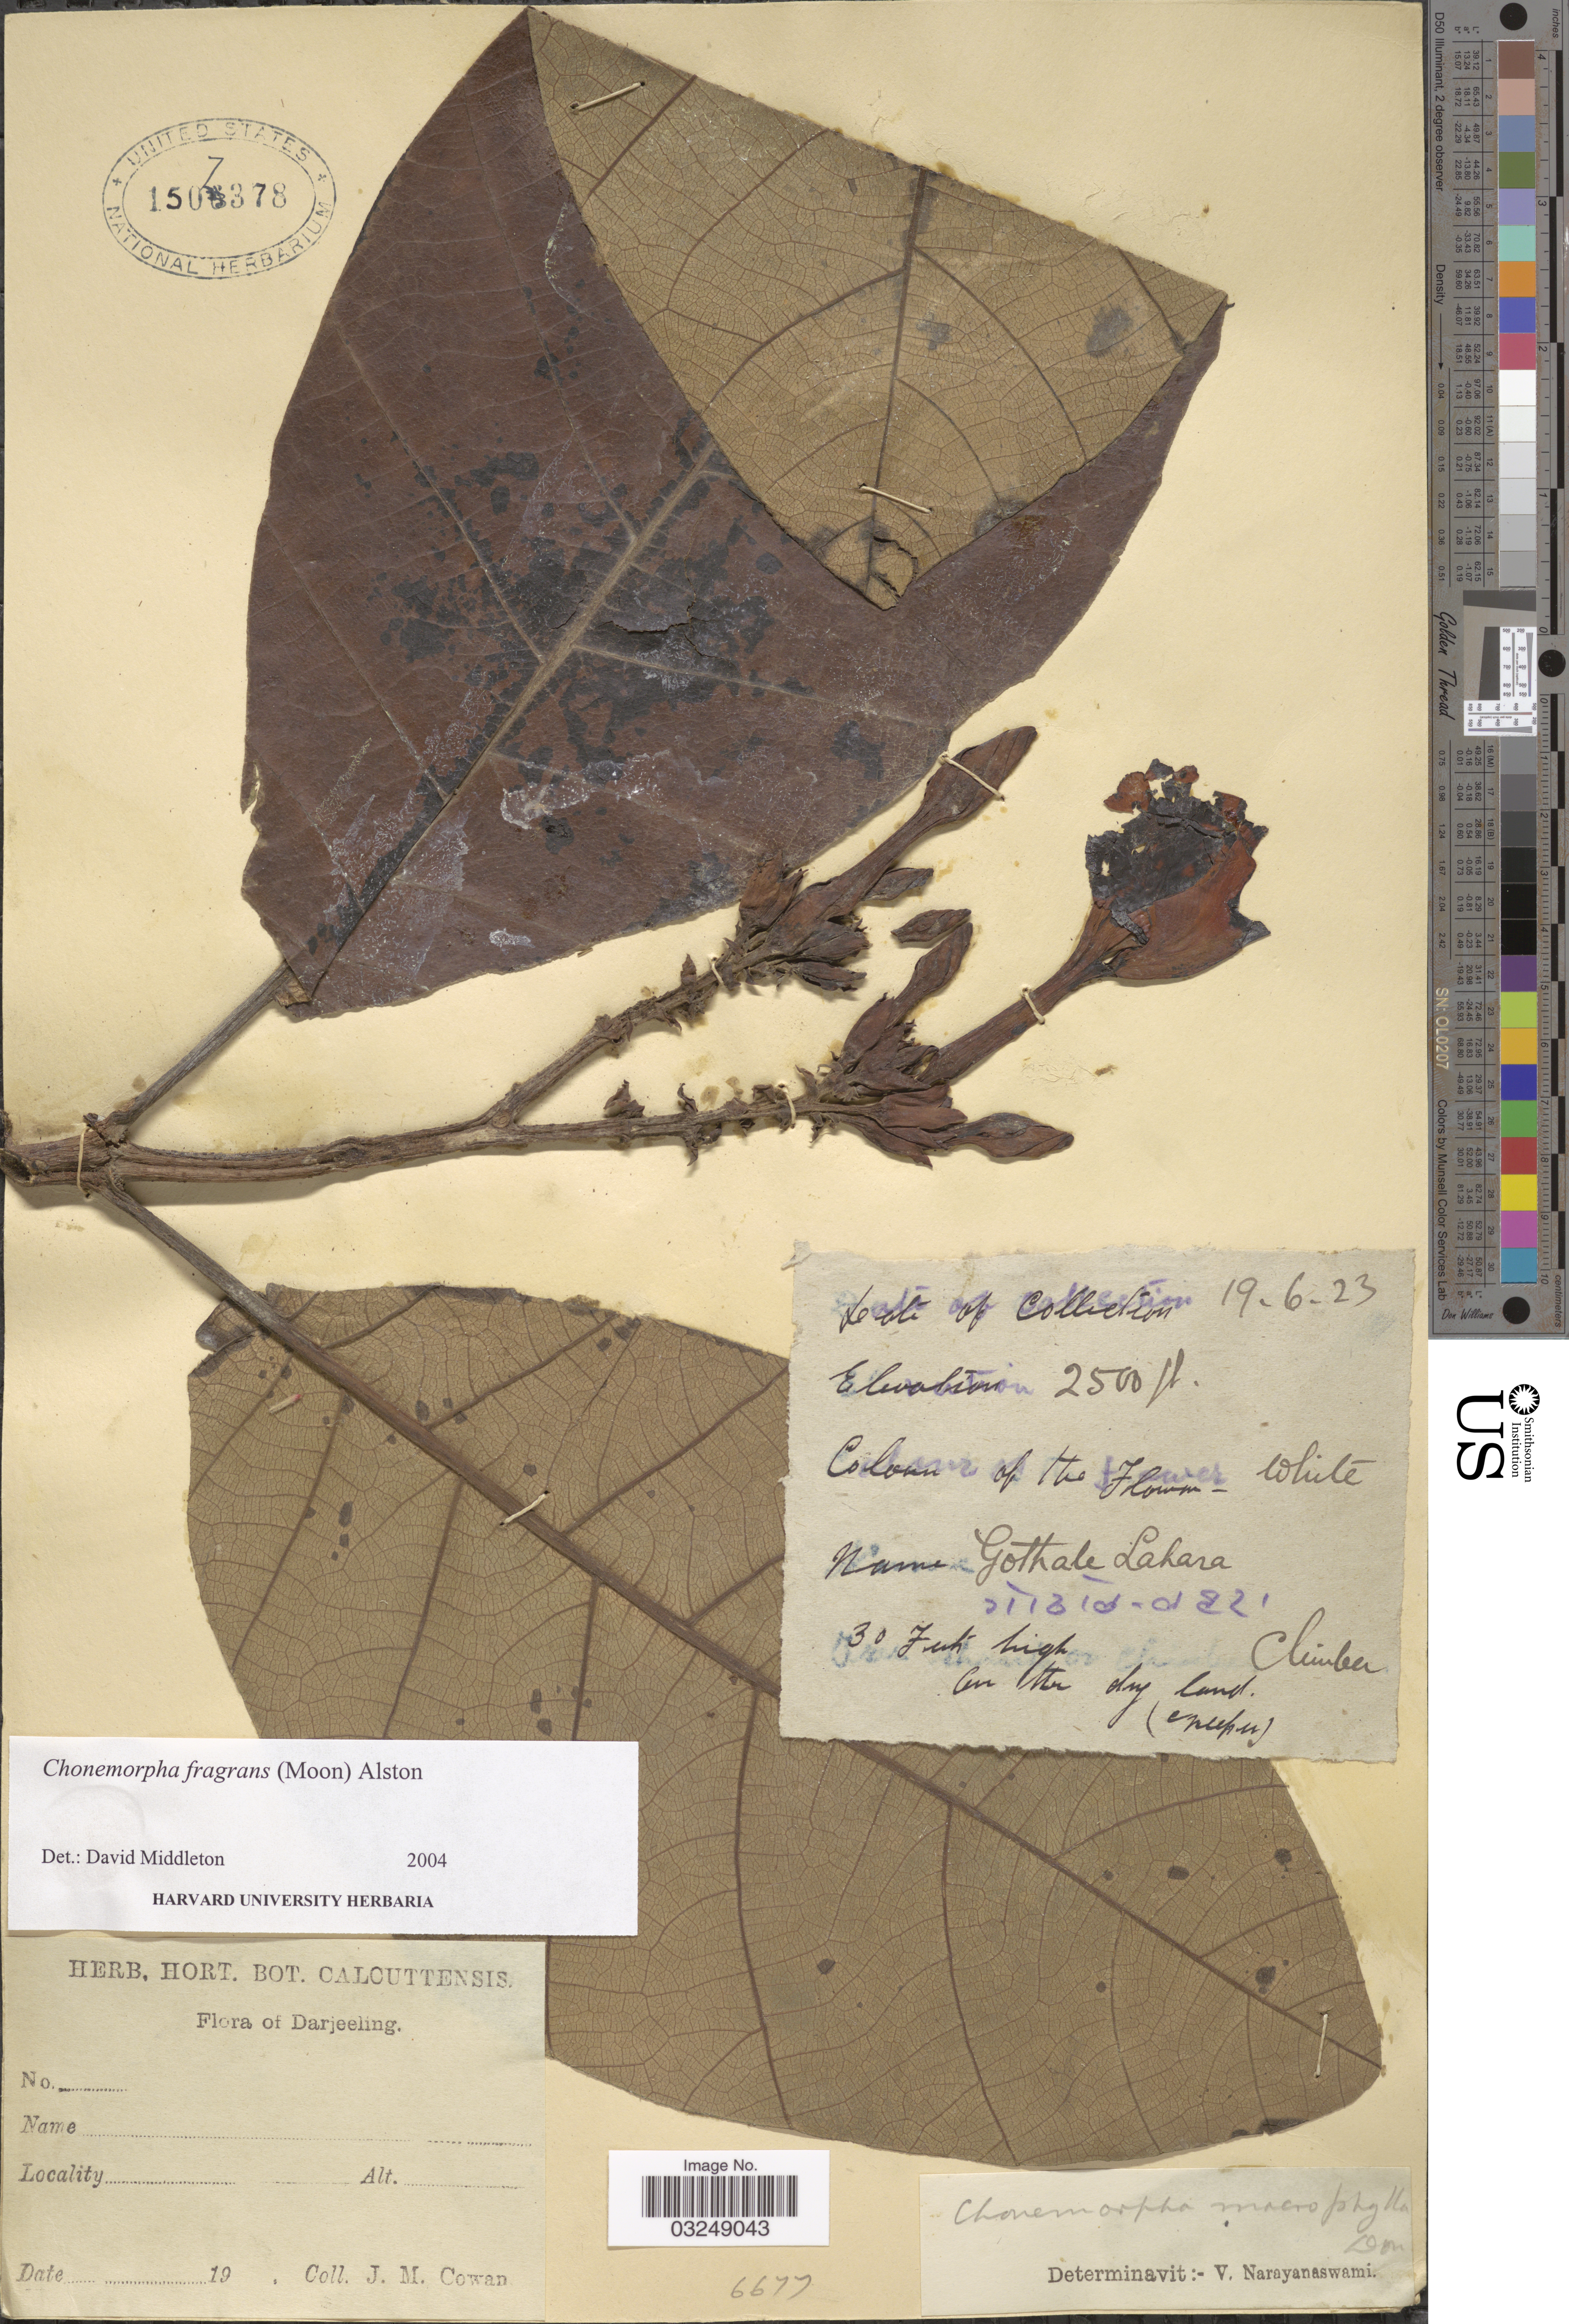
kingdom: Plantae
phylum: Tracheophyta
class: Magnoliopsida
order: Gentianales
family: Apocynaceae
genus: Chonemorpha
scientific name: Chonemorpha fragrans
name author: (K.H. Moon) Alston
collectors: J. M. Cowan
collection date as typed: Transcribed d/m/y: 19/6/23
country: India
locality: Darjeeling. On the dry land.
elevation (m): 762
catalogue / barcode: US 1507378